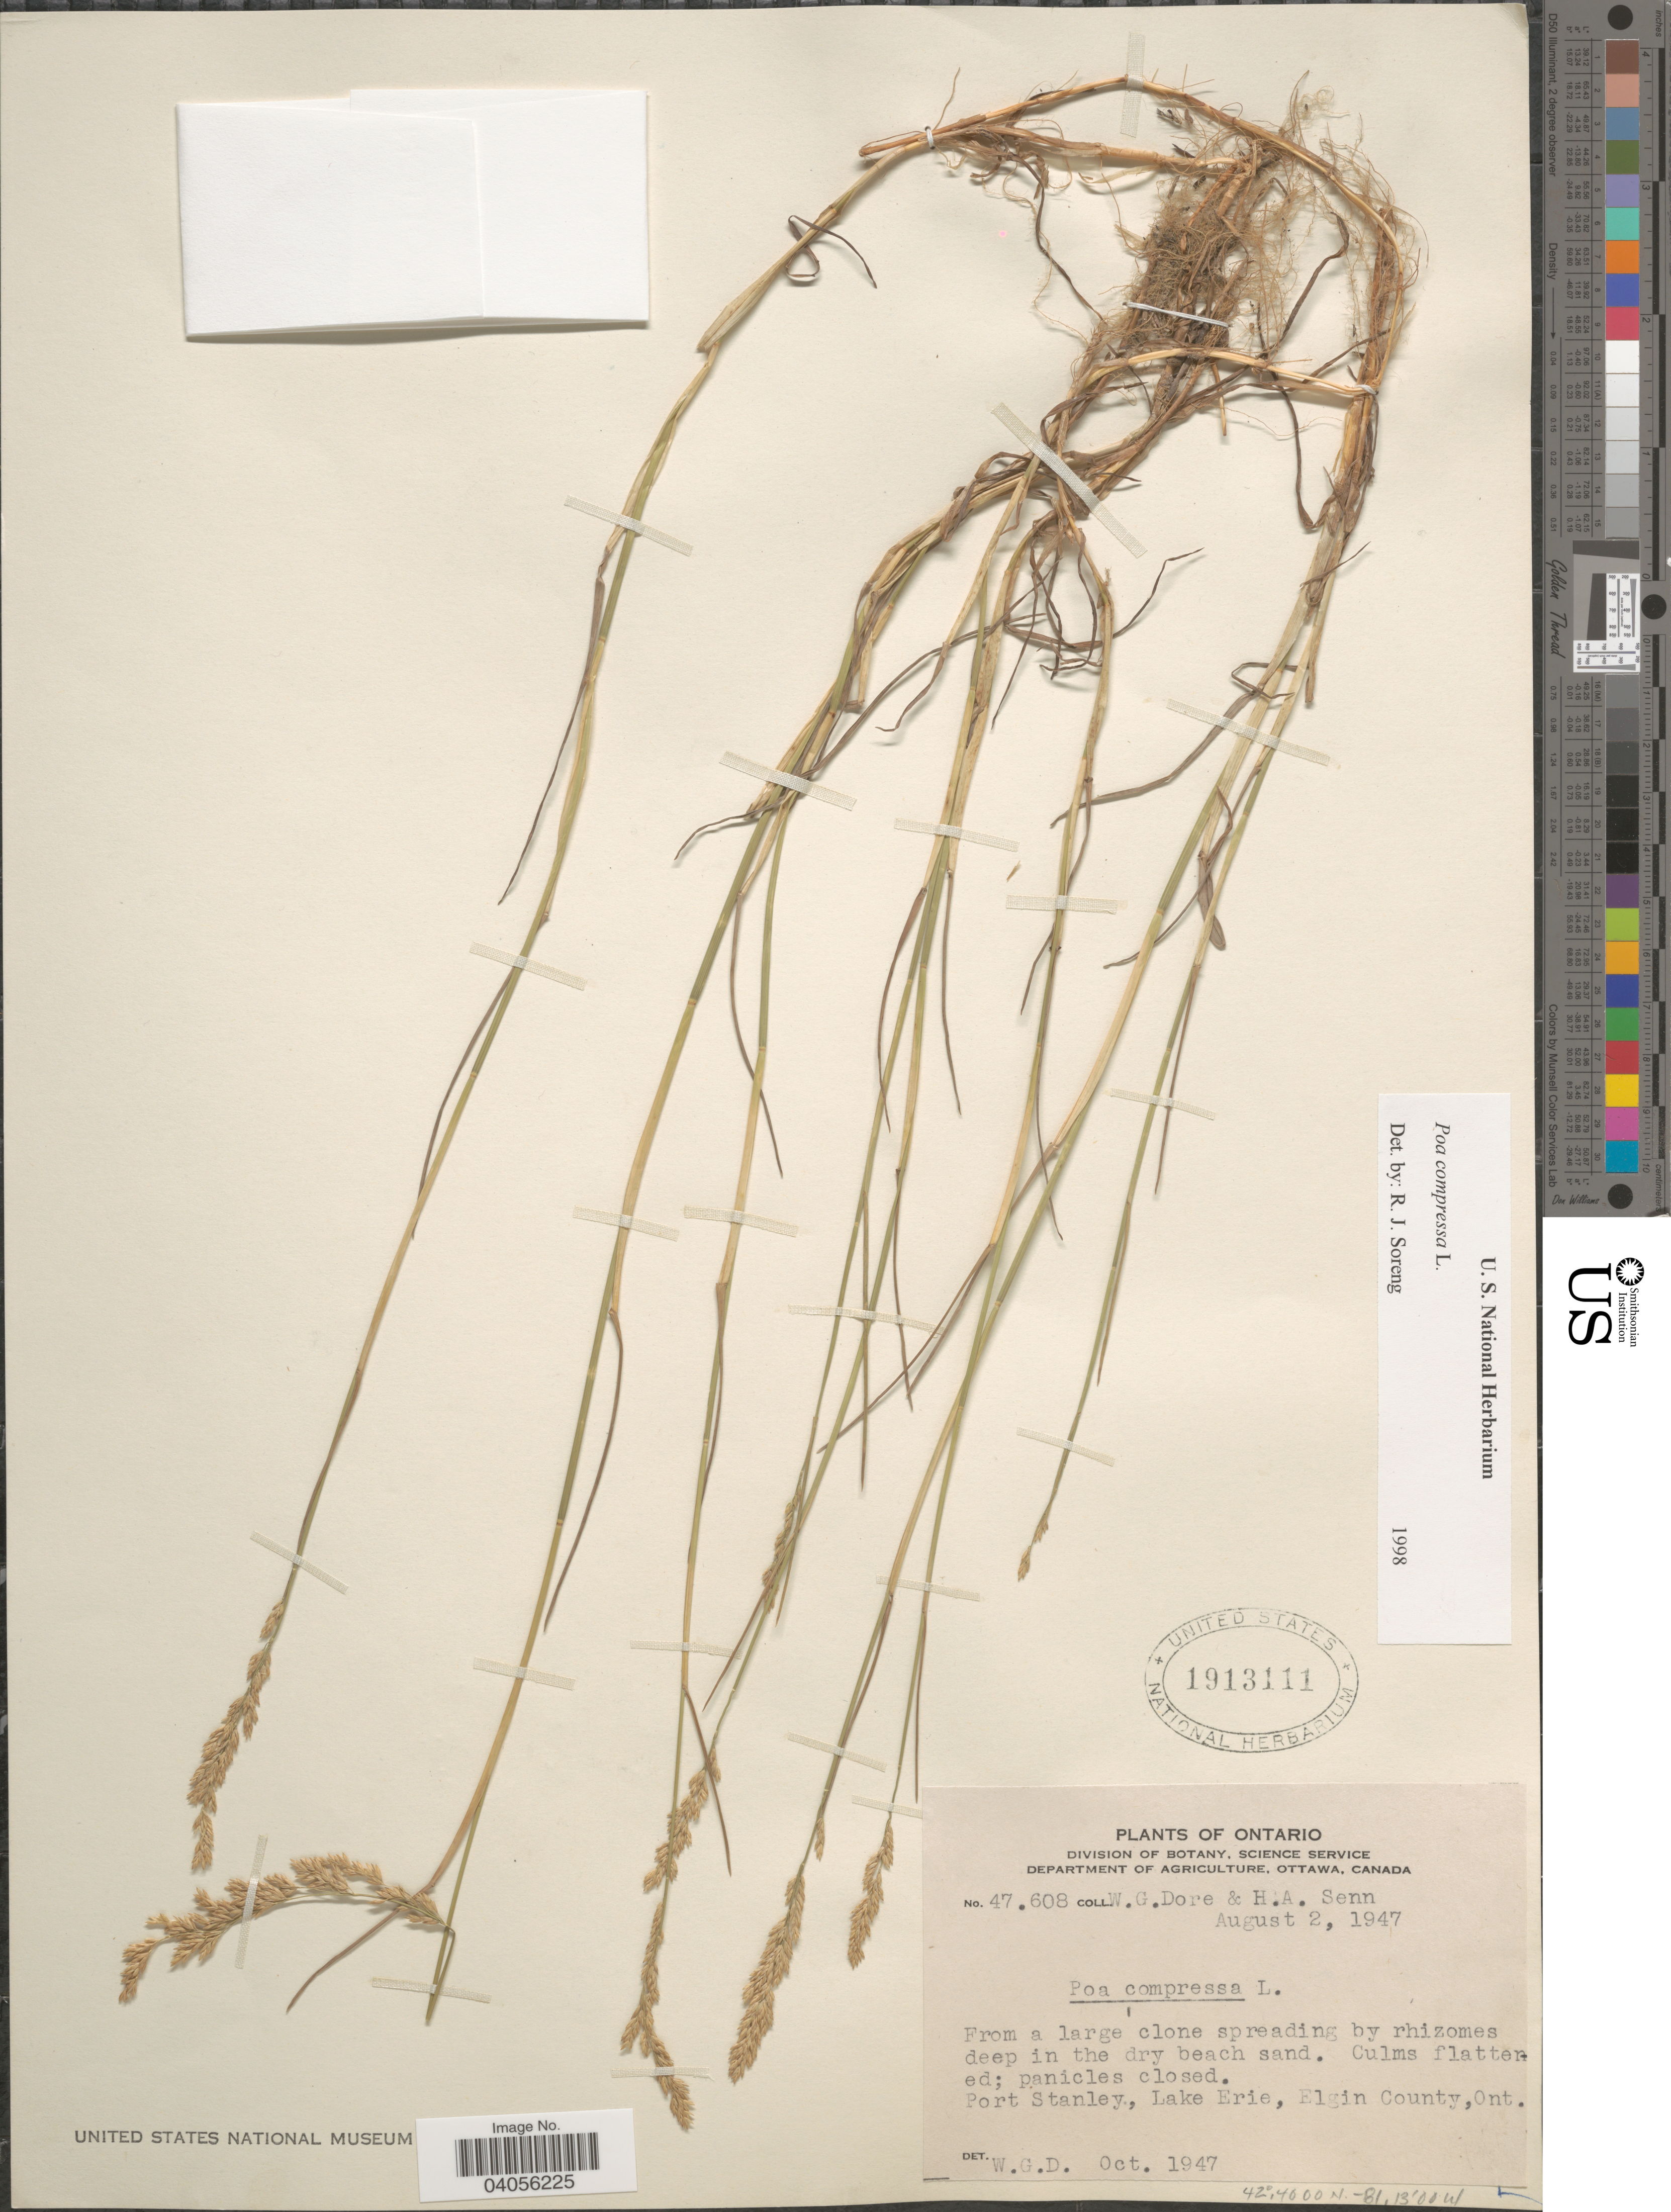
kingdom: Plantae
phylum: Tracheophyta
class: Liliopsida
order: Poales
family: Poaceae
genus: Poa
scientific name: Poa compressa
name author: L.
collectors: W. Dore & H. Senn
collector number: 47.608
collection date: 1947-08-02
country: Canada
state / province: Ontario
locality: Port Stanley, Lake Erie, Elgin County.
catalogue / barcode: US 1913111